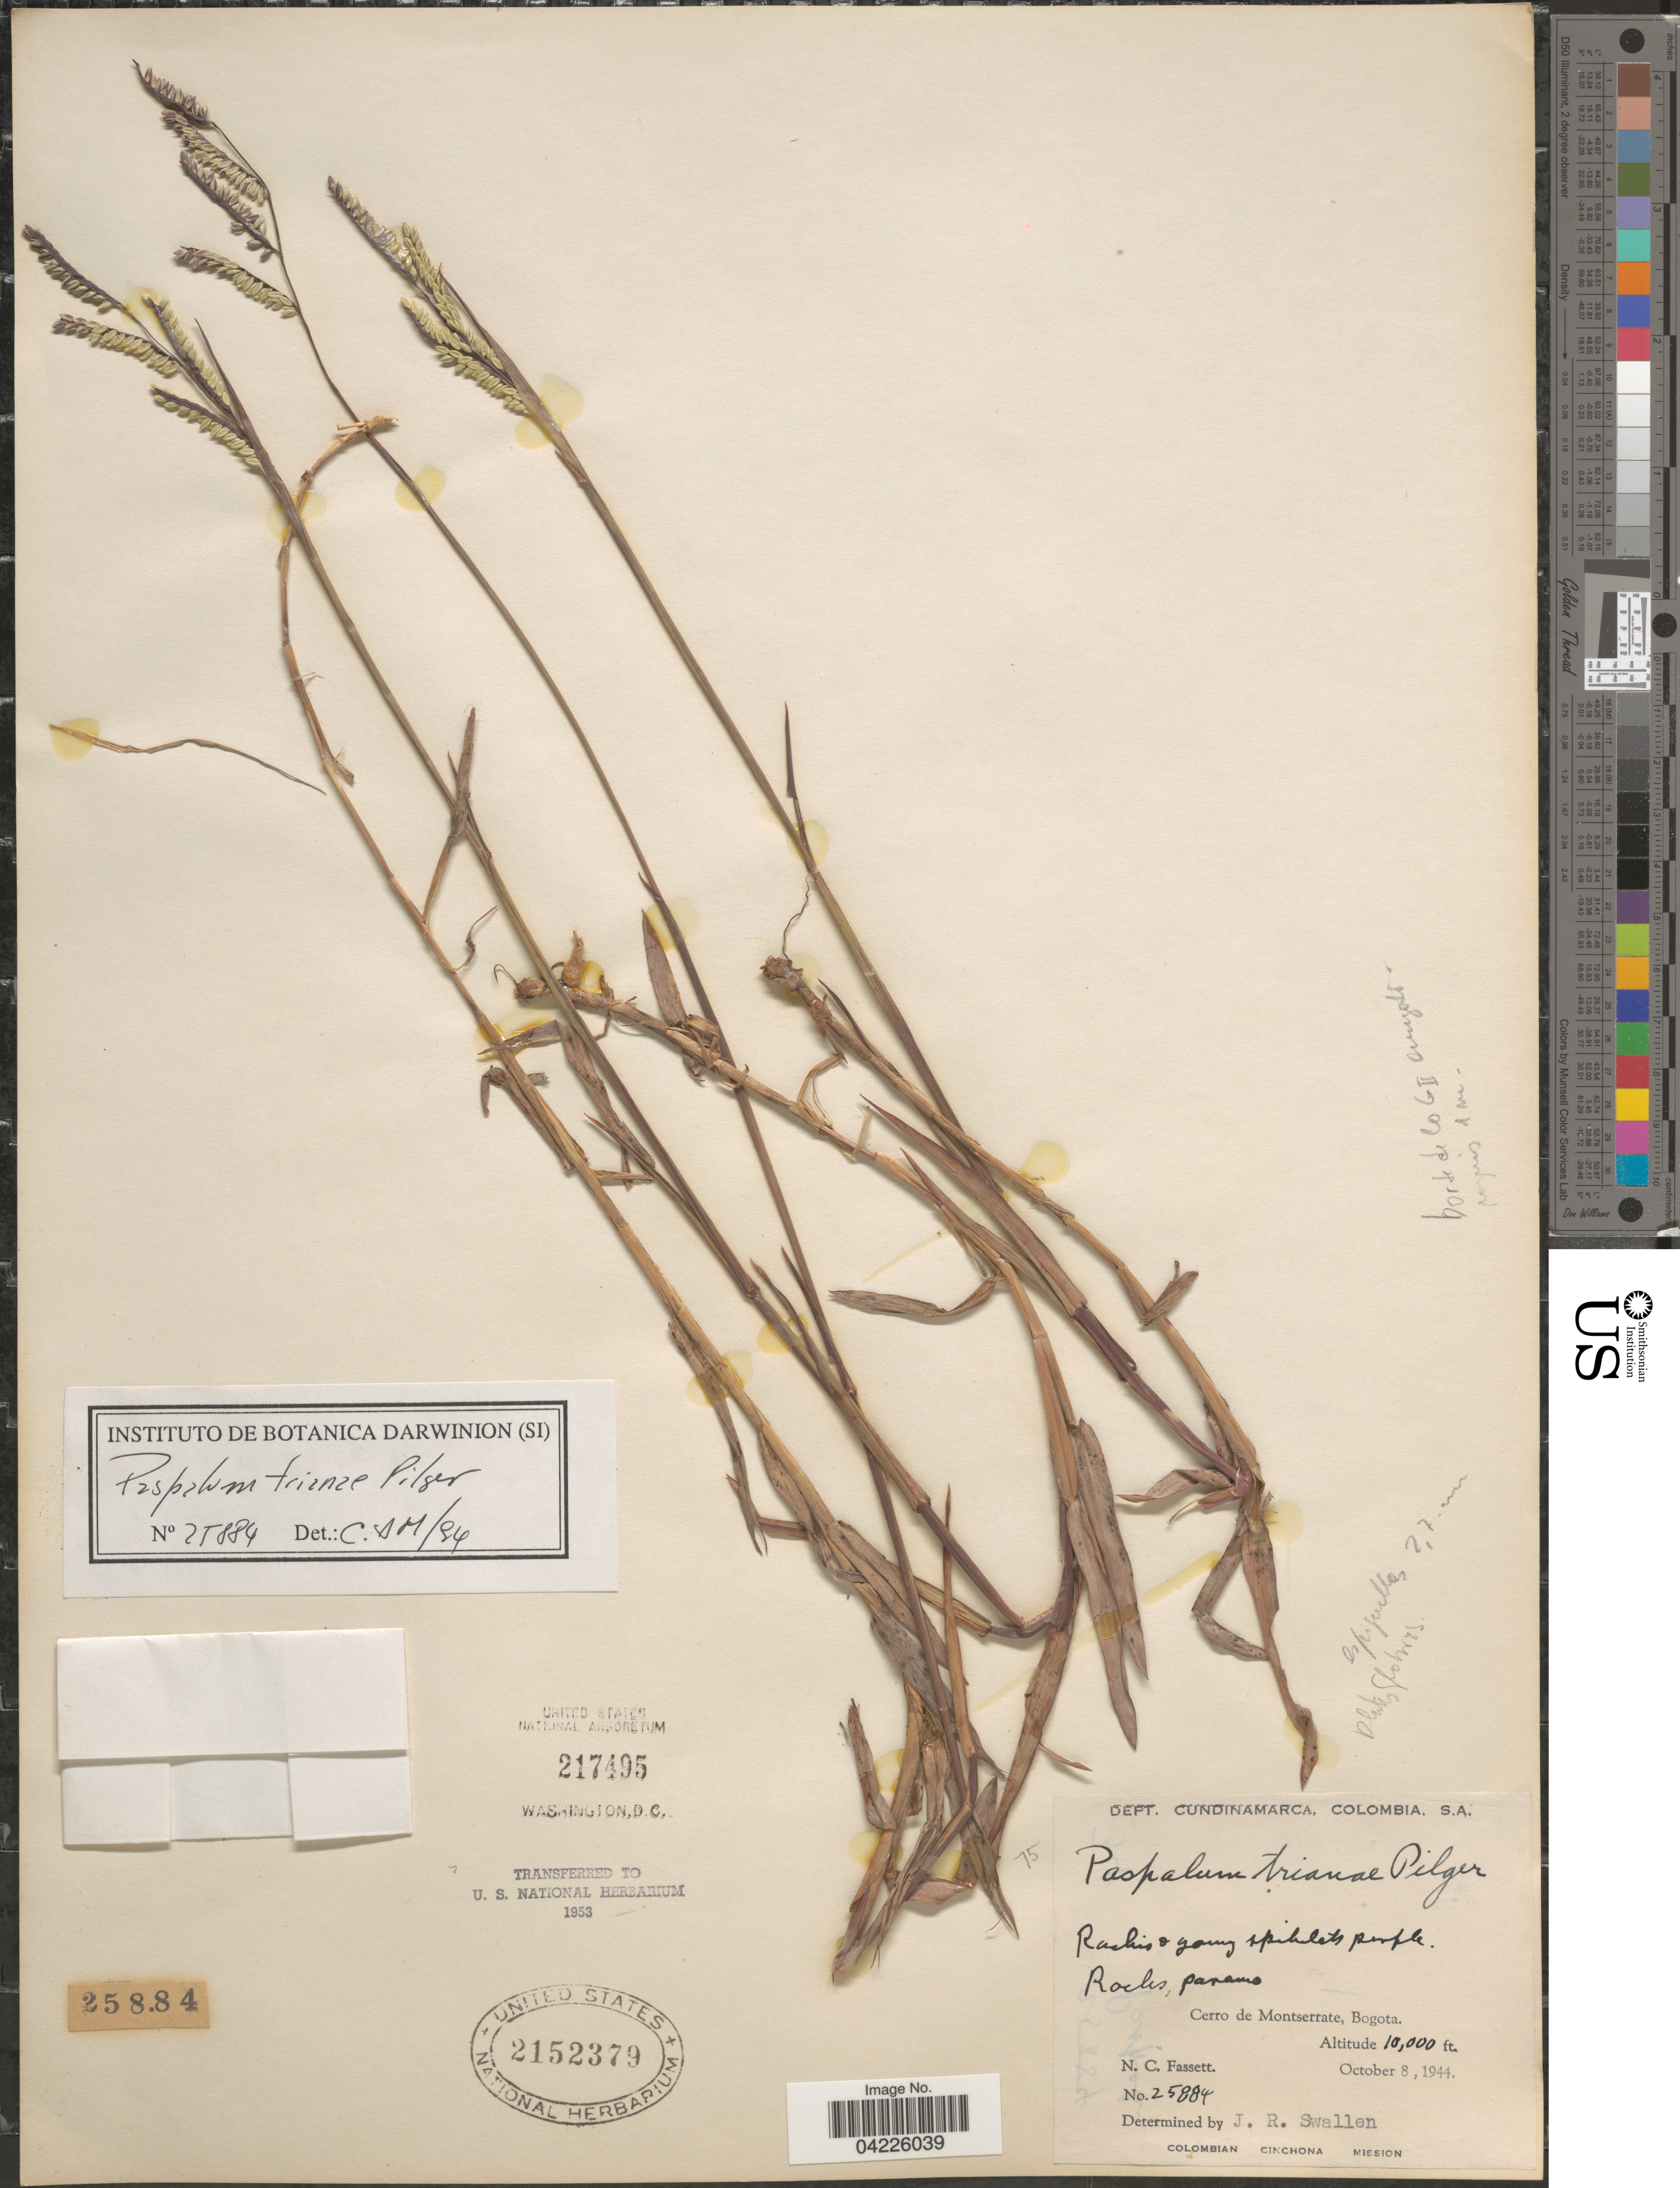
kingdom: Plantae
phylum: Tracheophyta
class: Liliopsida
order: Poales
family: Poaceae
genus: Paspalum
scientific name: Paspalum trianae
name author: Pilg.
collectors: N. C. Fassett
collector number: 25884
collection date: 1944-10-08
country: Colombia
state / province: Bogota D.C.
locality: Cerro de Montserrate, Bogota.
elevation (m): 3048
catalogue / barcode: US 2152379